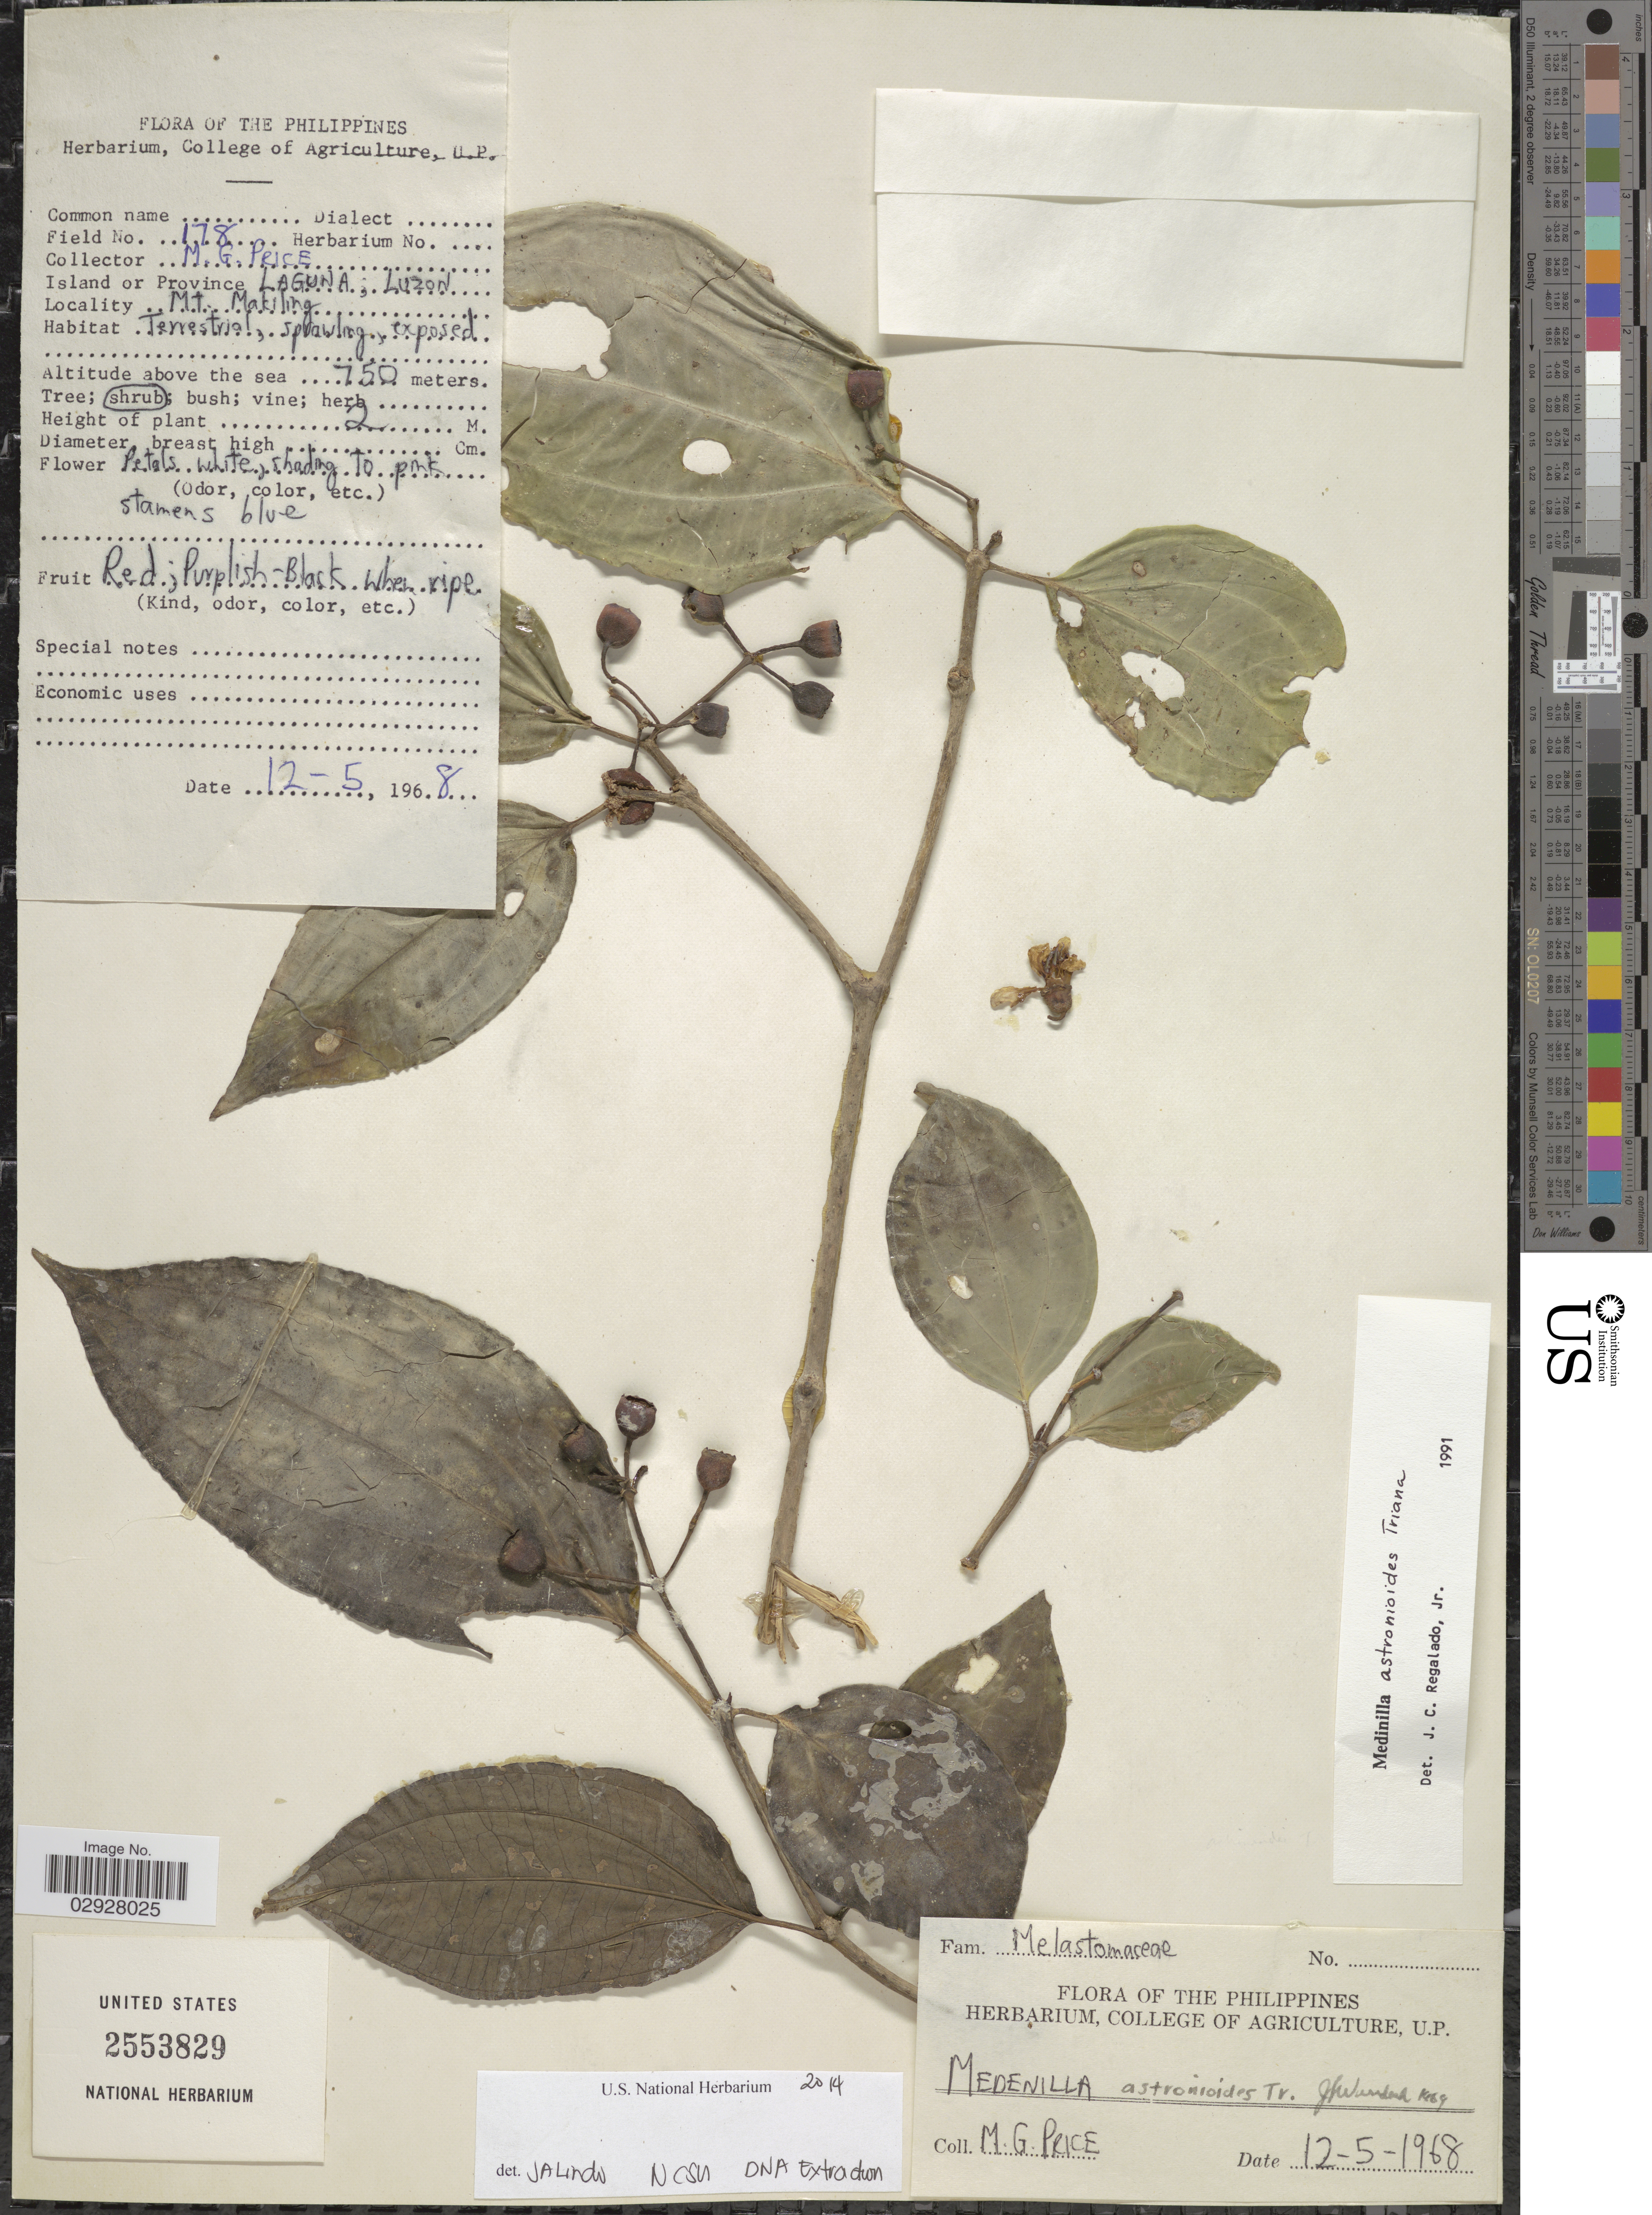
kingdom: Plantae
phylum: Tracheophyta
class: Magnoliopsida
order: Myrtales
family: Melastomataceae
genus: Medinilla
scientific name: Medinilla astronioides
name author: Triana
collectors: M. G. Price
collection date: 1968-05-12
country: Philippines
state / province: Calabarzon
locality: Laguna, Luzon, Mt. Makiling.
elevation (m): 750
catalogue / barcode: US 2553829